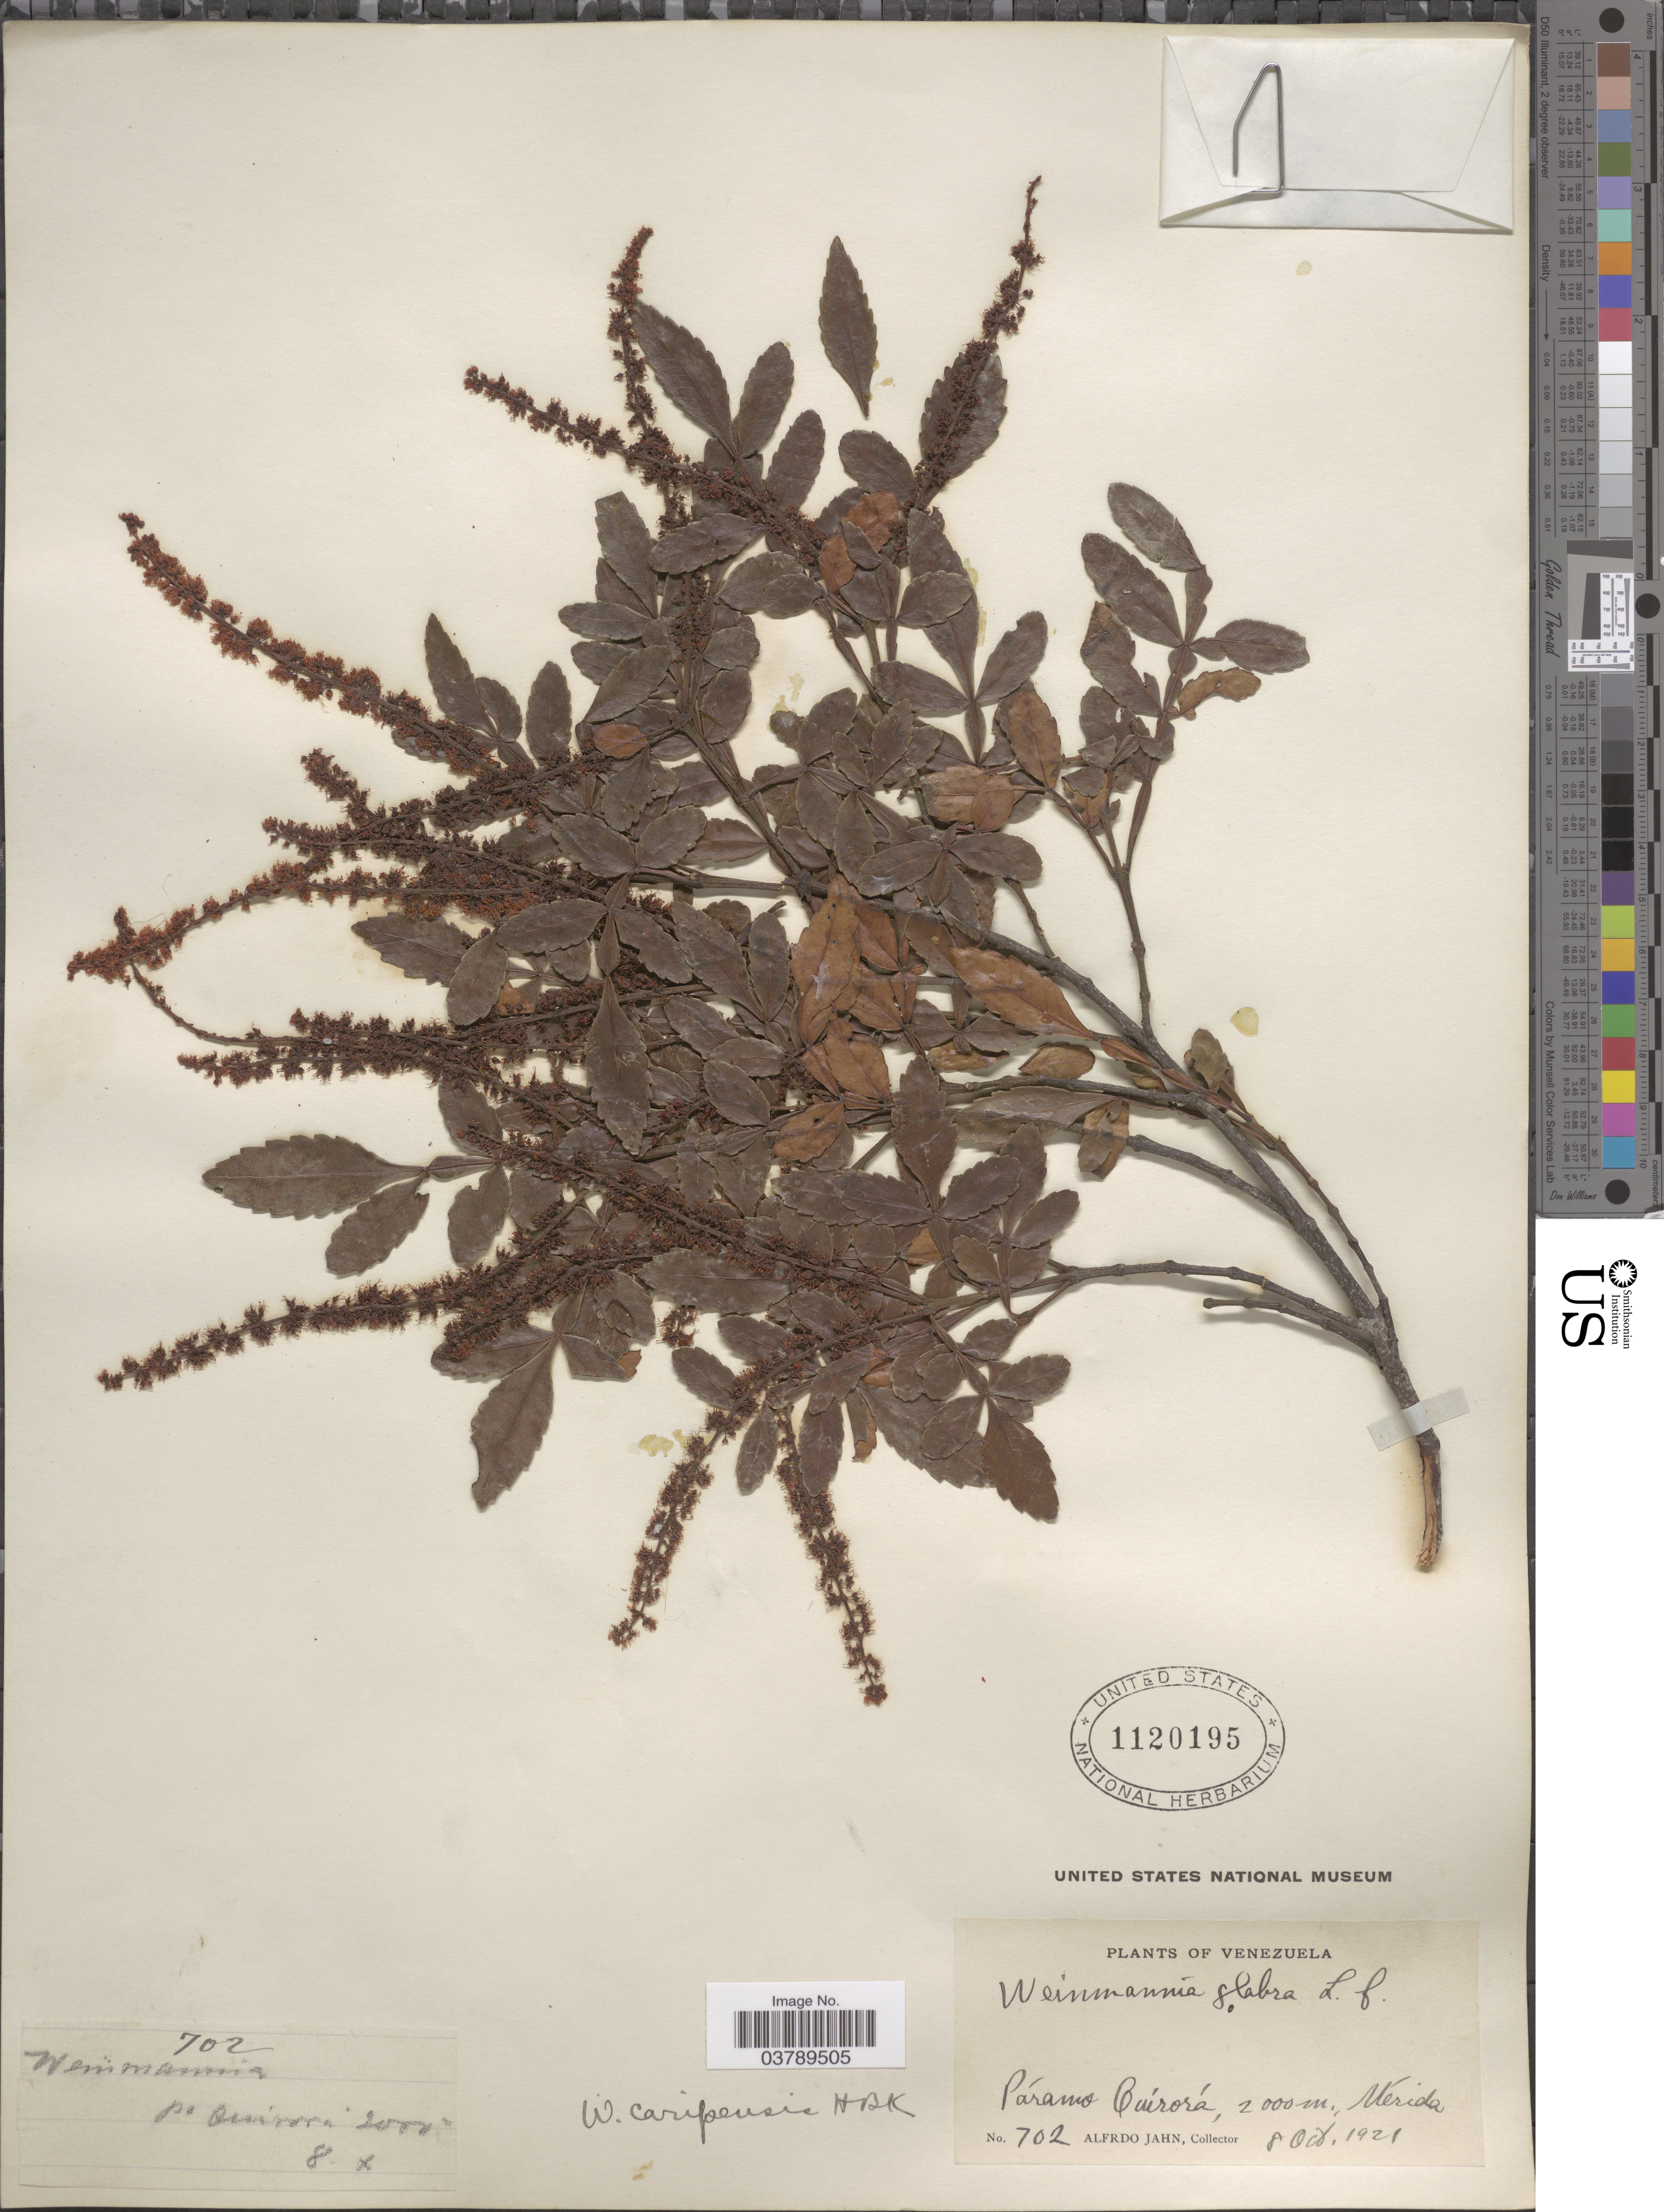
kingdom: Plantae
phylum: Tracheophyta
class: Magnoliopsida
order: Oxalidales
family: Cunoniaceae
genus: Weinmannia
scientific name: Weinmannia pinnata var. caripensis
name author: (Kunth) Cuatrec.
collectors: A. Jahn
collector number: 702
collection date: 1921-10-08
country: Venezuela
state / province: Merida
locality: Páramo Quírorá.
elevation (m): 2000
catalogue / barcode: US 1120195